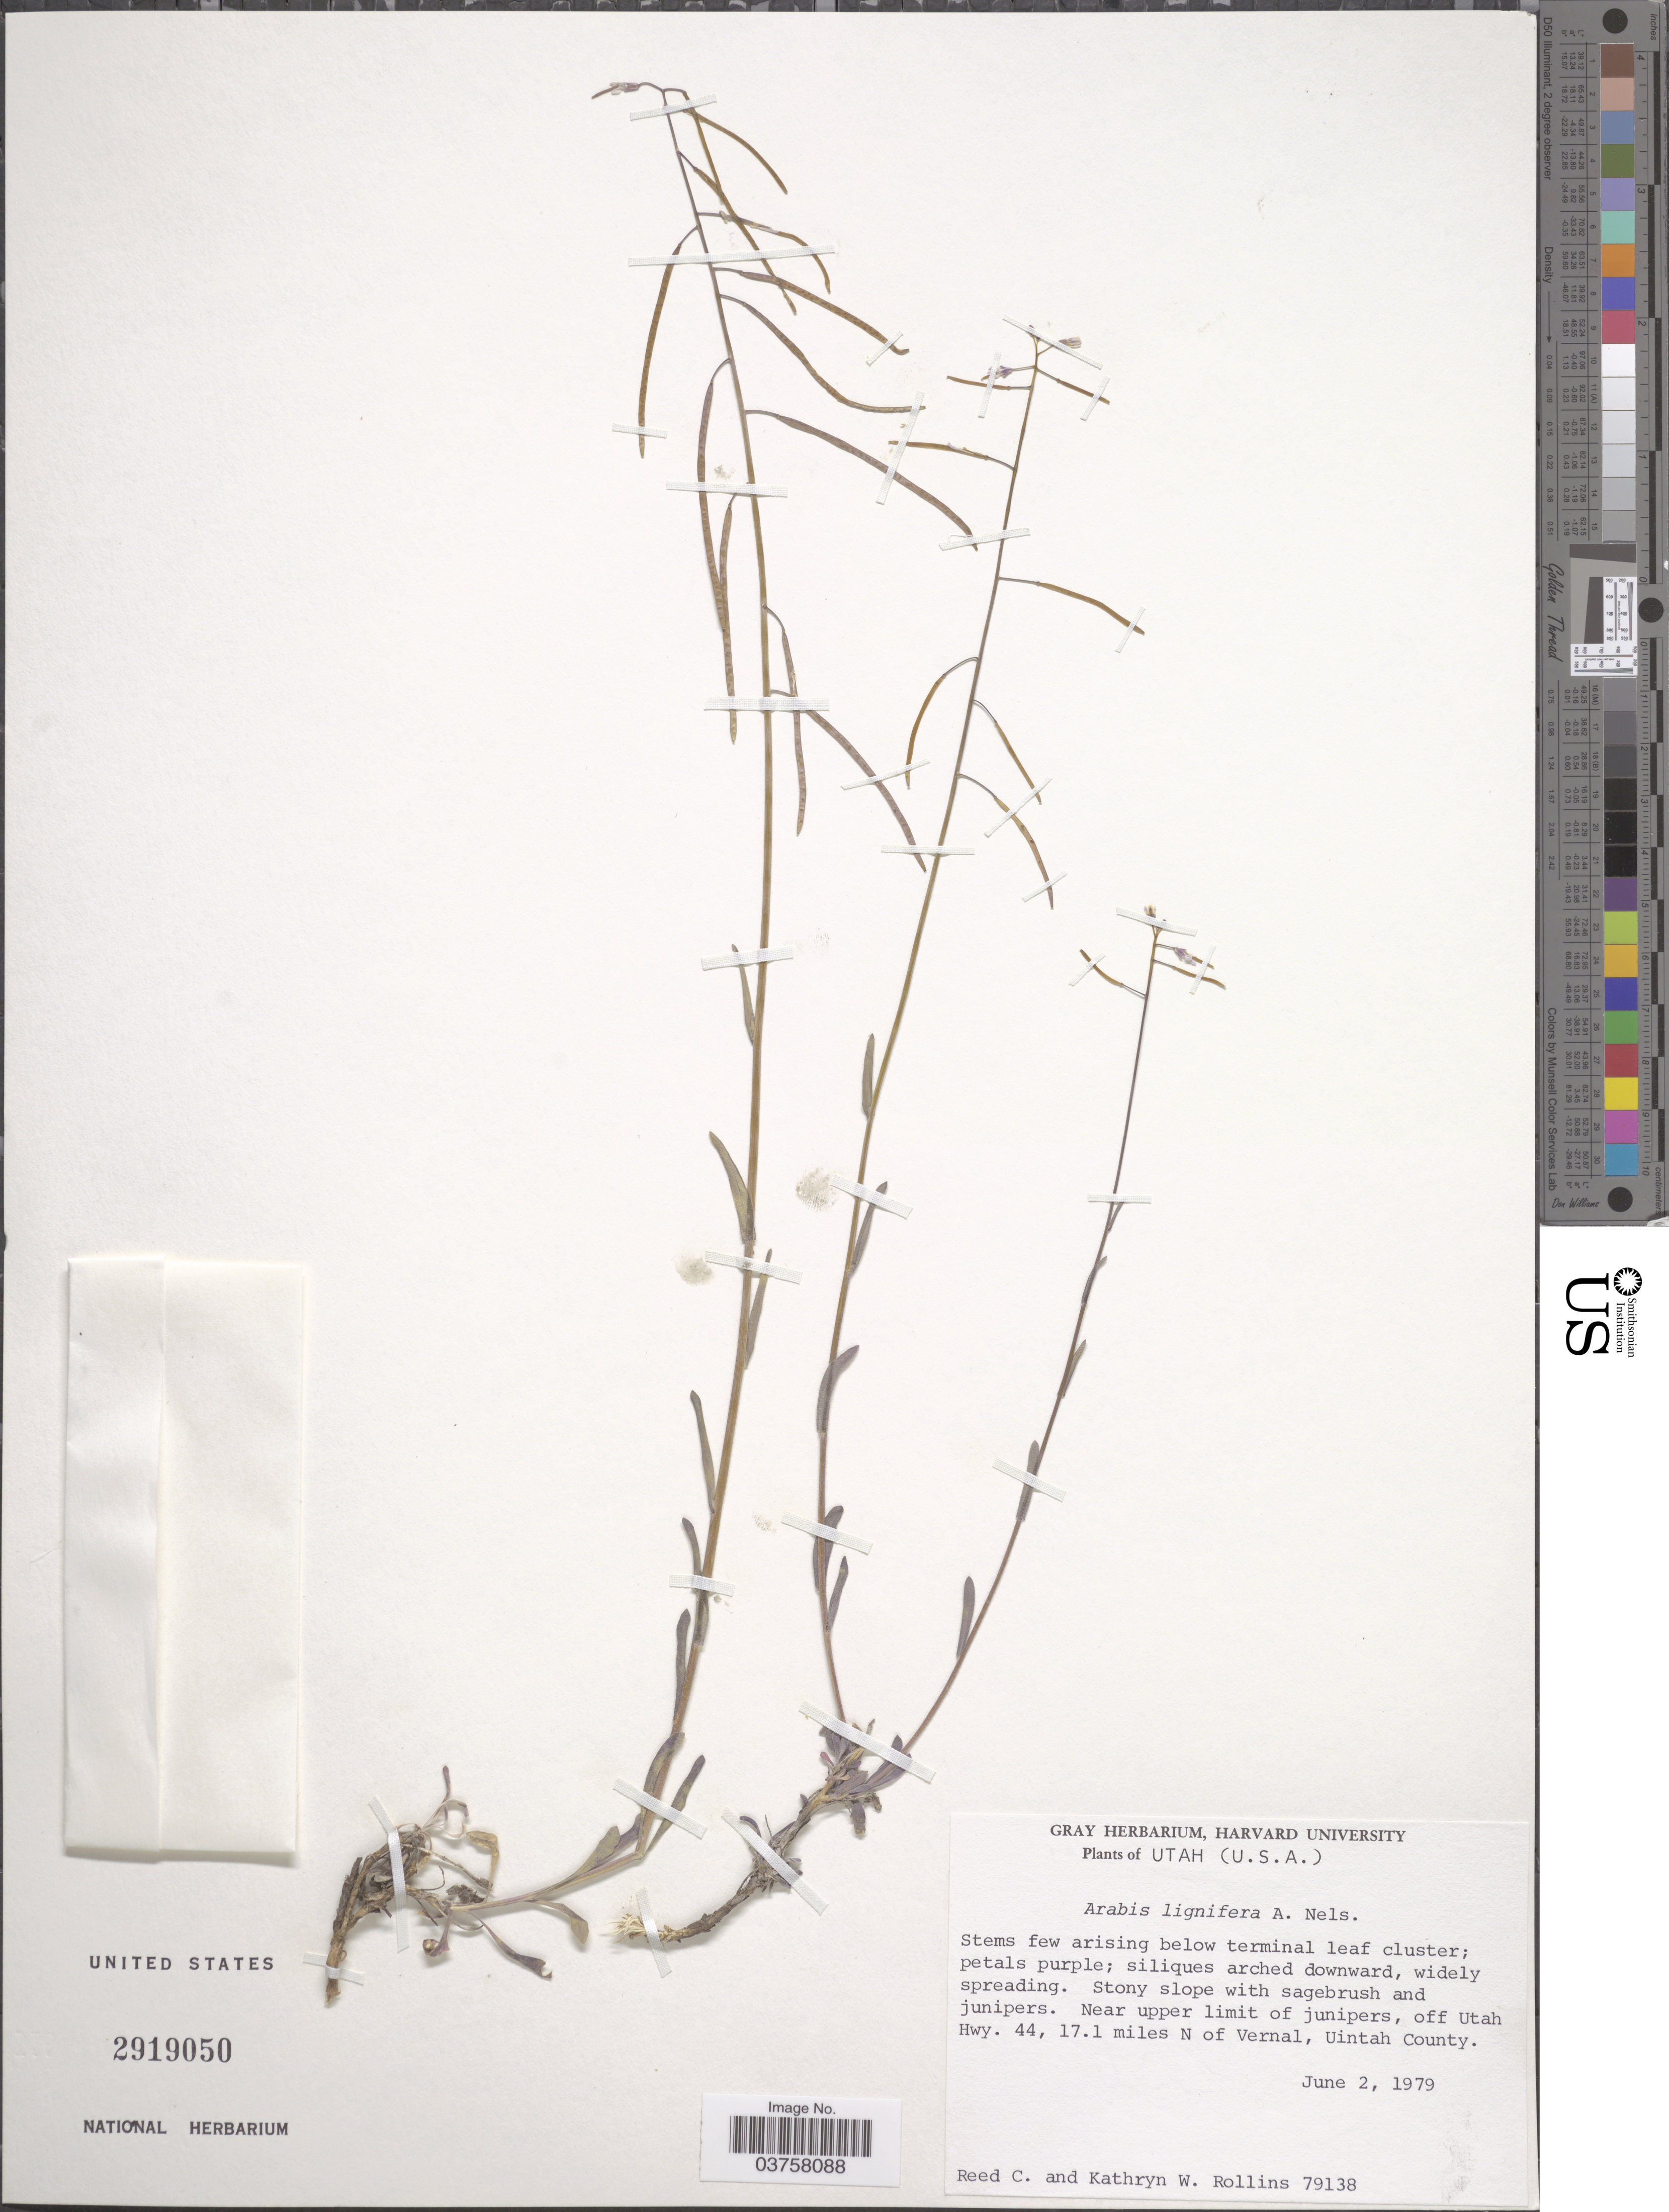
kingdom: Plantae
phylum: Tracheophyta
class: Magnoliopsida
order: Brassicales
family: Brassicaceae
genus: Arabis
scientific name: Arabis lignifera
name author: A. Nelson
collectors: R. C. Rollins & K. W. Rollins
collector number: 79138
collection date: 1979-06-02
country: United States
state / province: Utah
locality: Near upper limit of junipers off Utah Hwy. 44, 17.1 miles N of Vernal, Uintah County.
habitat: stony slope with sagebrush and junipers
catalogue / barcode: US 2919050